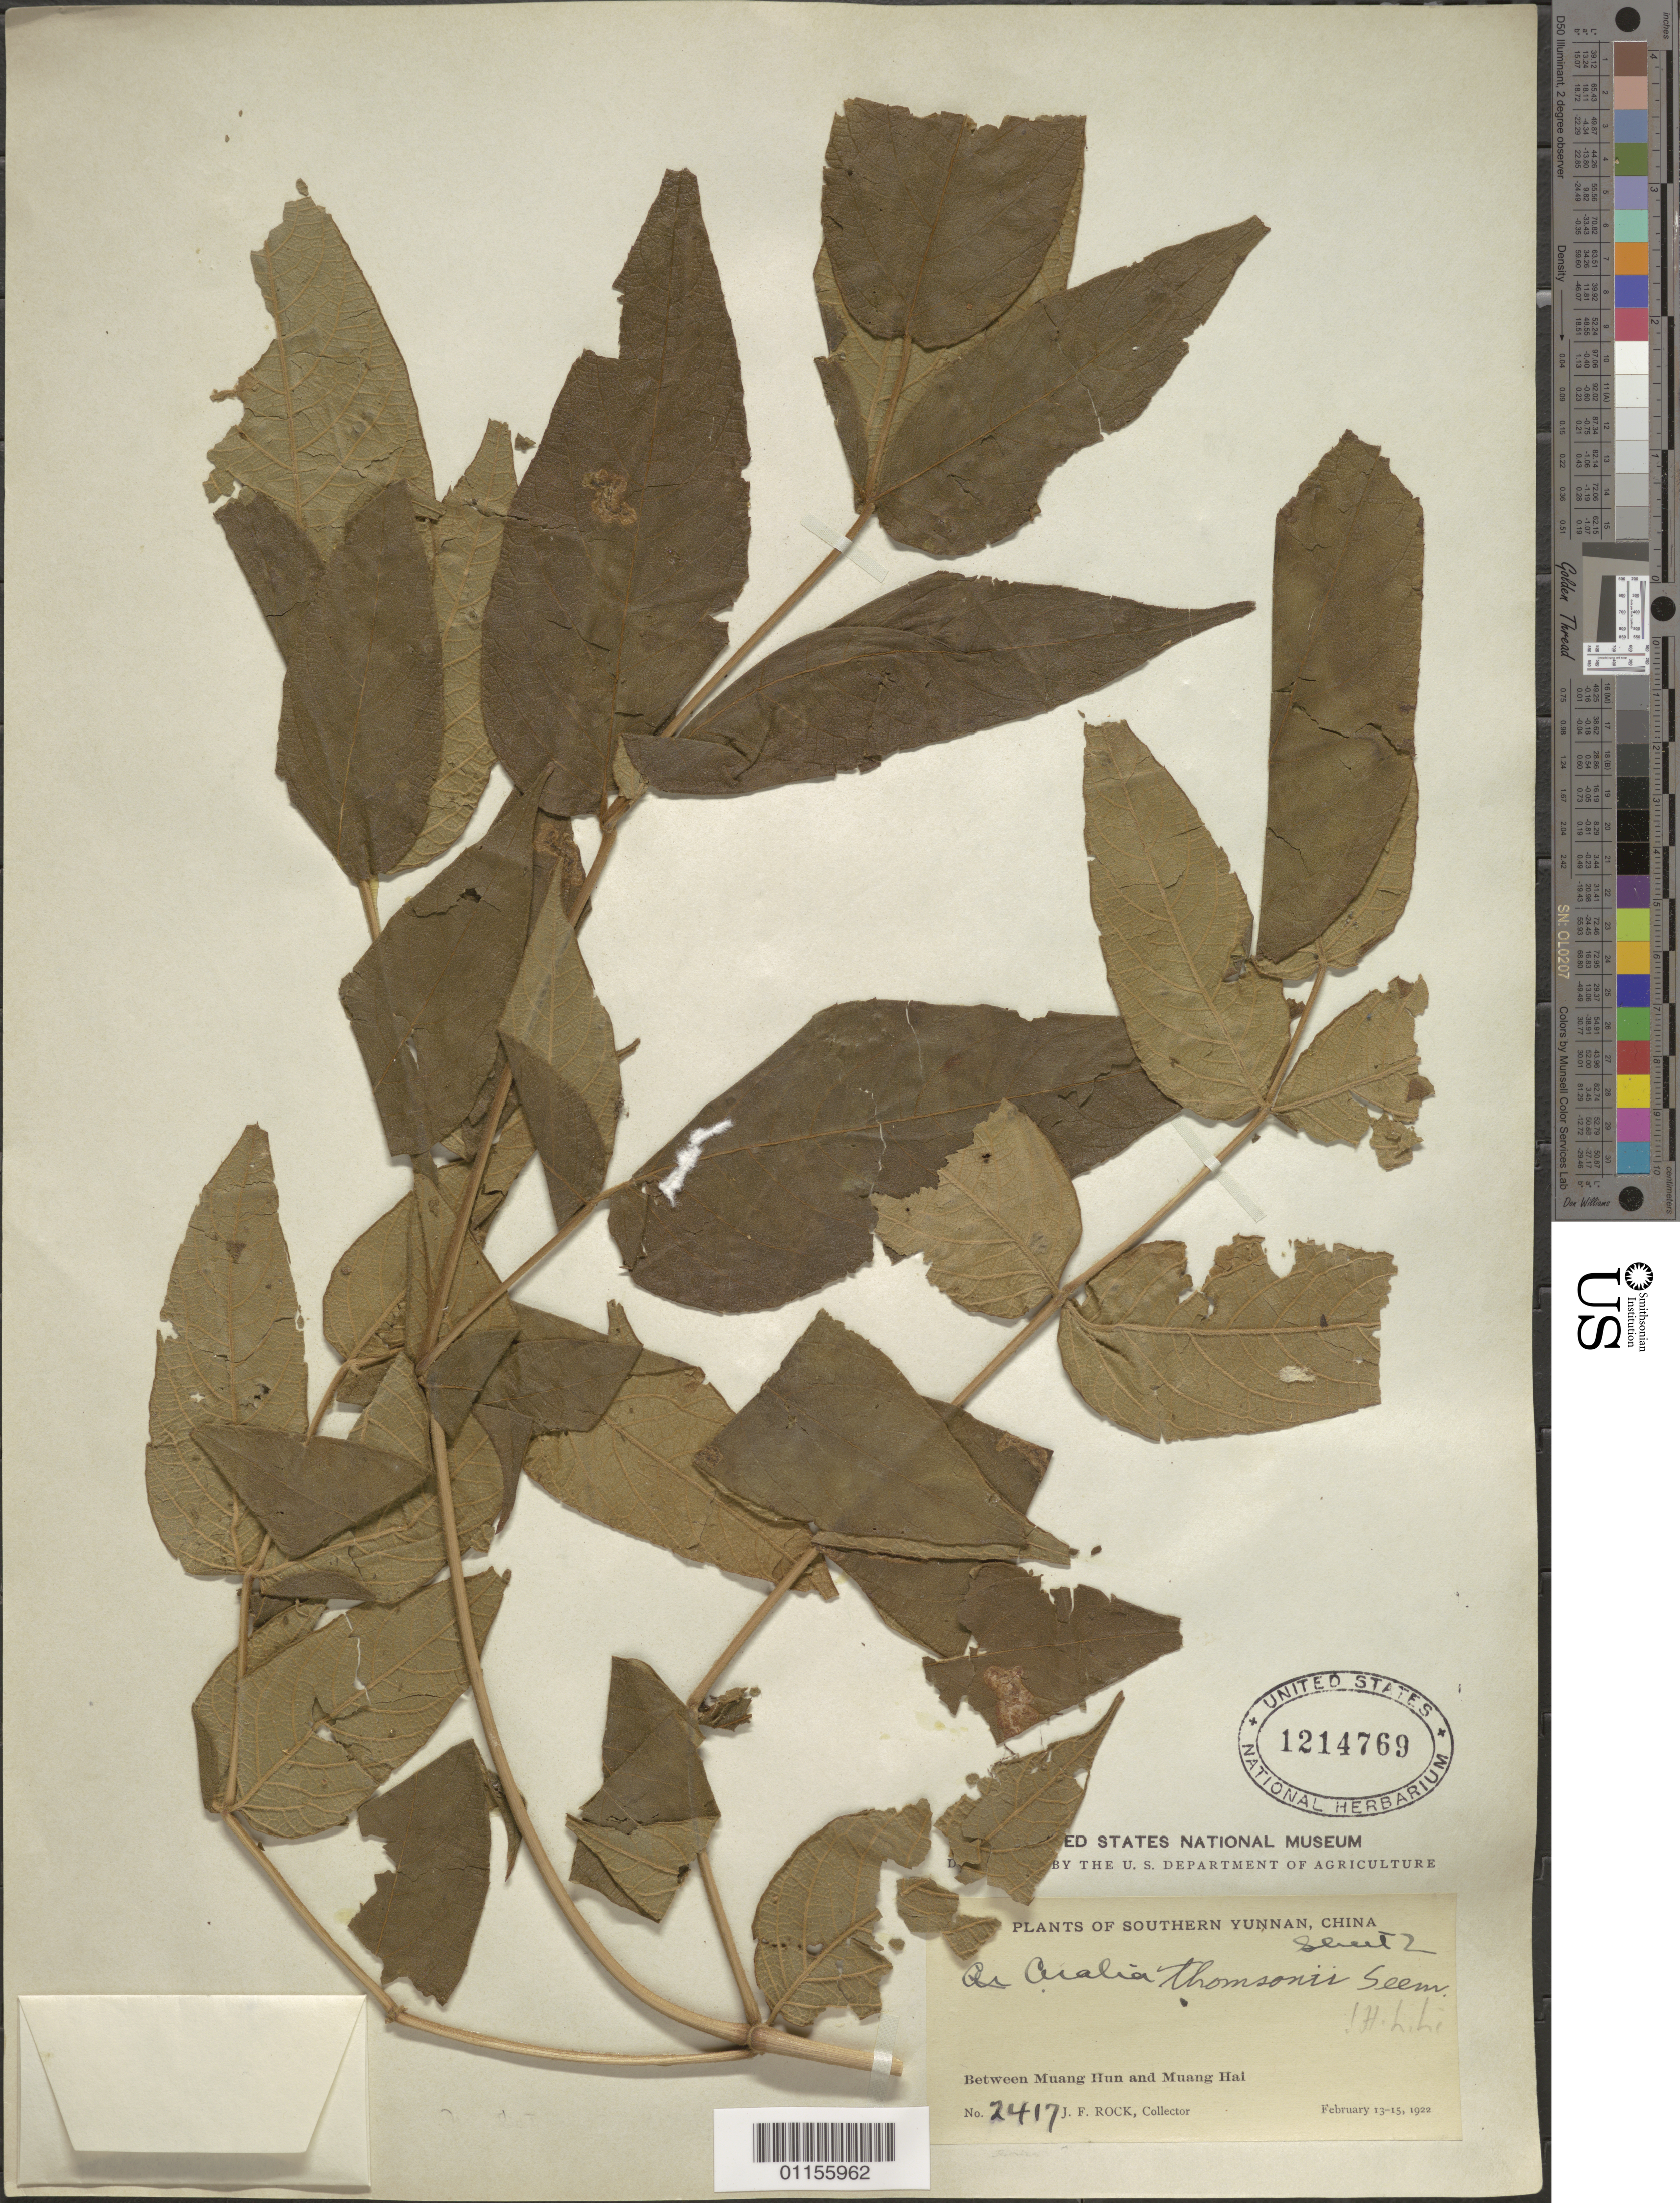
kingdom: Plantae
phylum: Tracheophyta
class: Magnoliopsida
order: Apiales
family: Araliaceae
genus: Aralia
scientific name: Aralia thomsonii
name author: Seem. ex C.B. Clarke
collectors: J. F. Rock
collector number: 2417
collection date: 1922-02-13/1922-02-15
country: China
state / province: Yunnan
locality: Between Muang Hun and Muang Hai.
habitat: Tree with slender skinny trunk.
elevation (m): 1490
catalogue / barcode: US 1214769